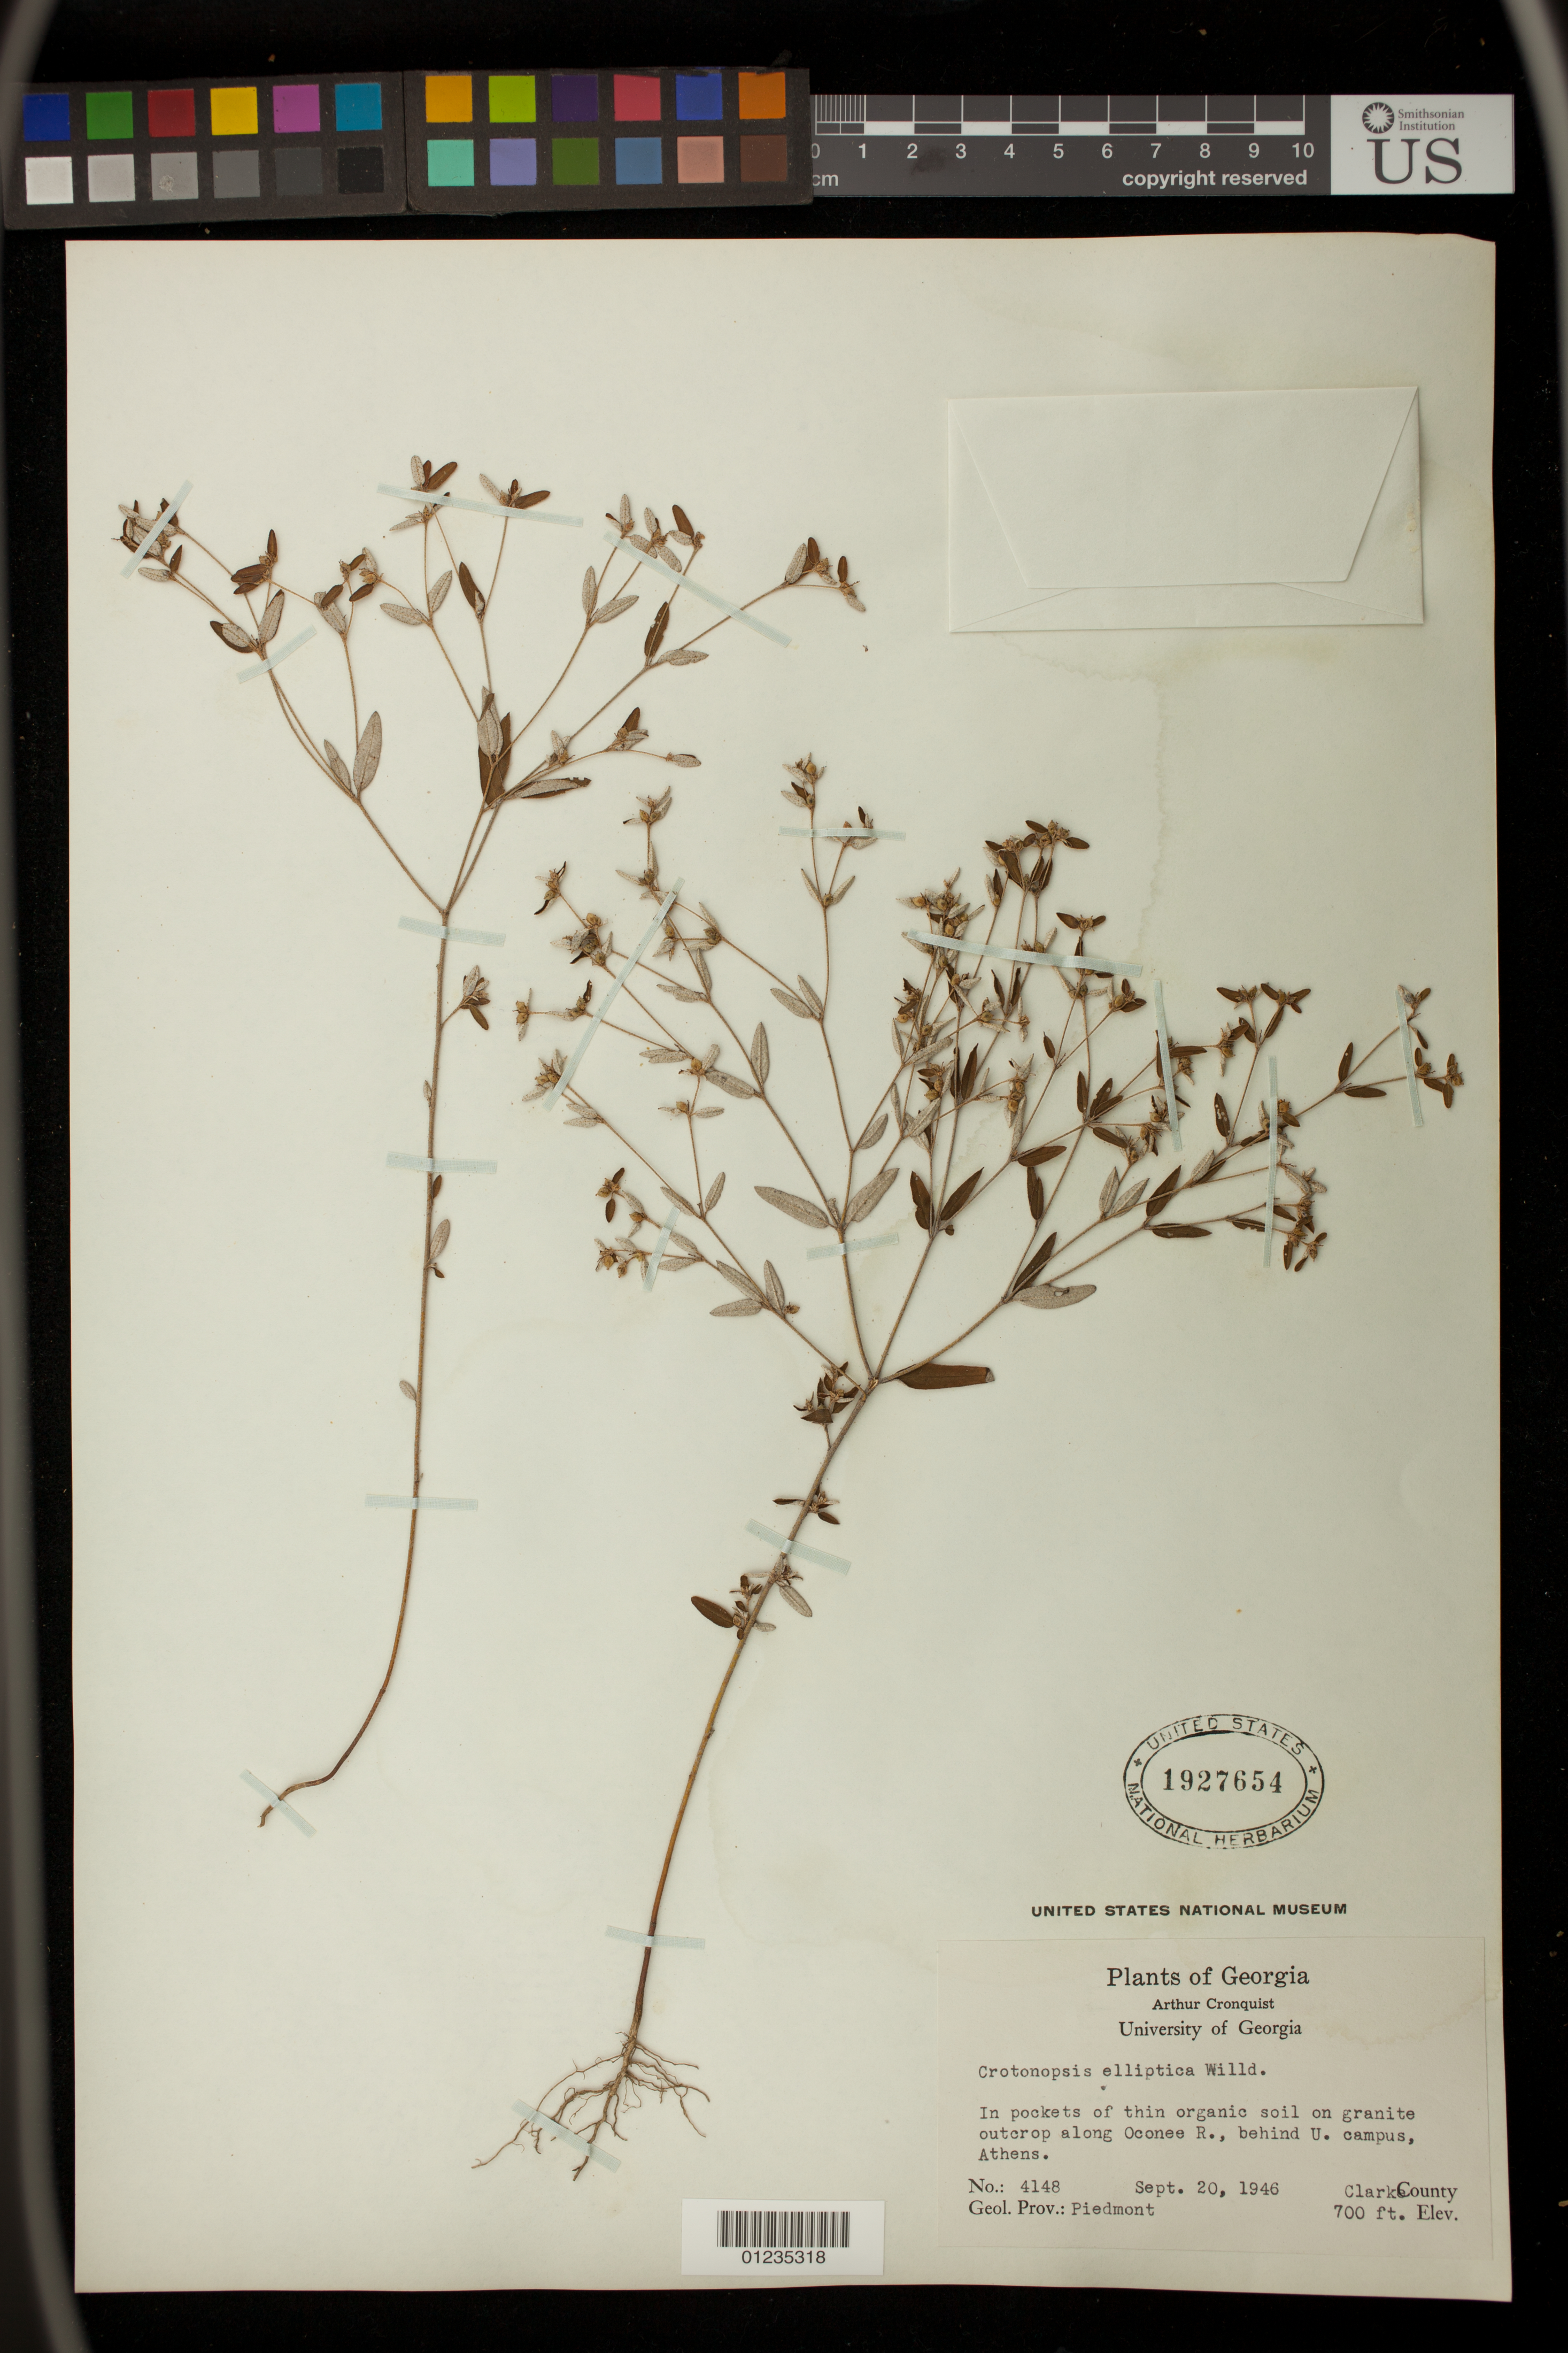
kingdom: Plantae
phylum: Tracheophyta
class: Magnoliopsida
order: Malpighiales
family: Euphorbiaceae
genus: Crotonopsis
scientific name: Crotonopsis elliptica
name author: Willd.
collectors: A. J. Cronquist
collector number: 4148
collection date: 1946-09-20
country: United States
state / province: Georgia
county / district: Clarke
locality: on granite outcrop along Oconee R., behind U. camp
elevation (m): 213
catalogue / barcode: US 1927654